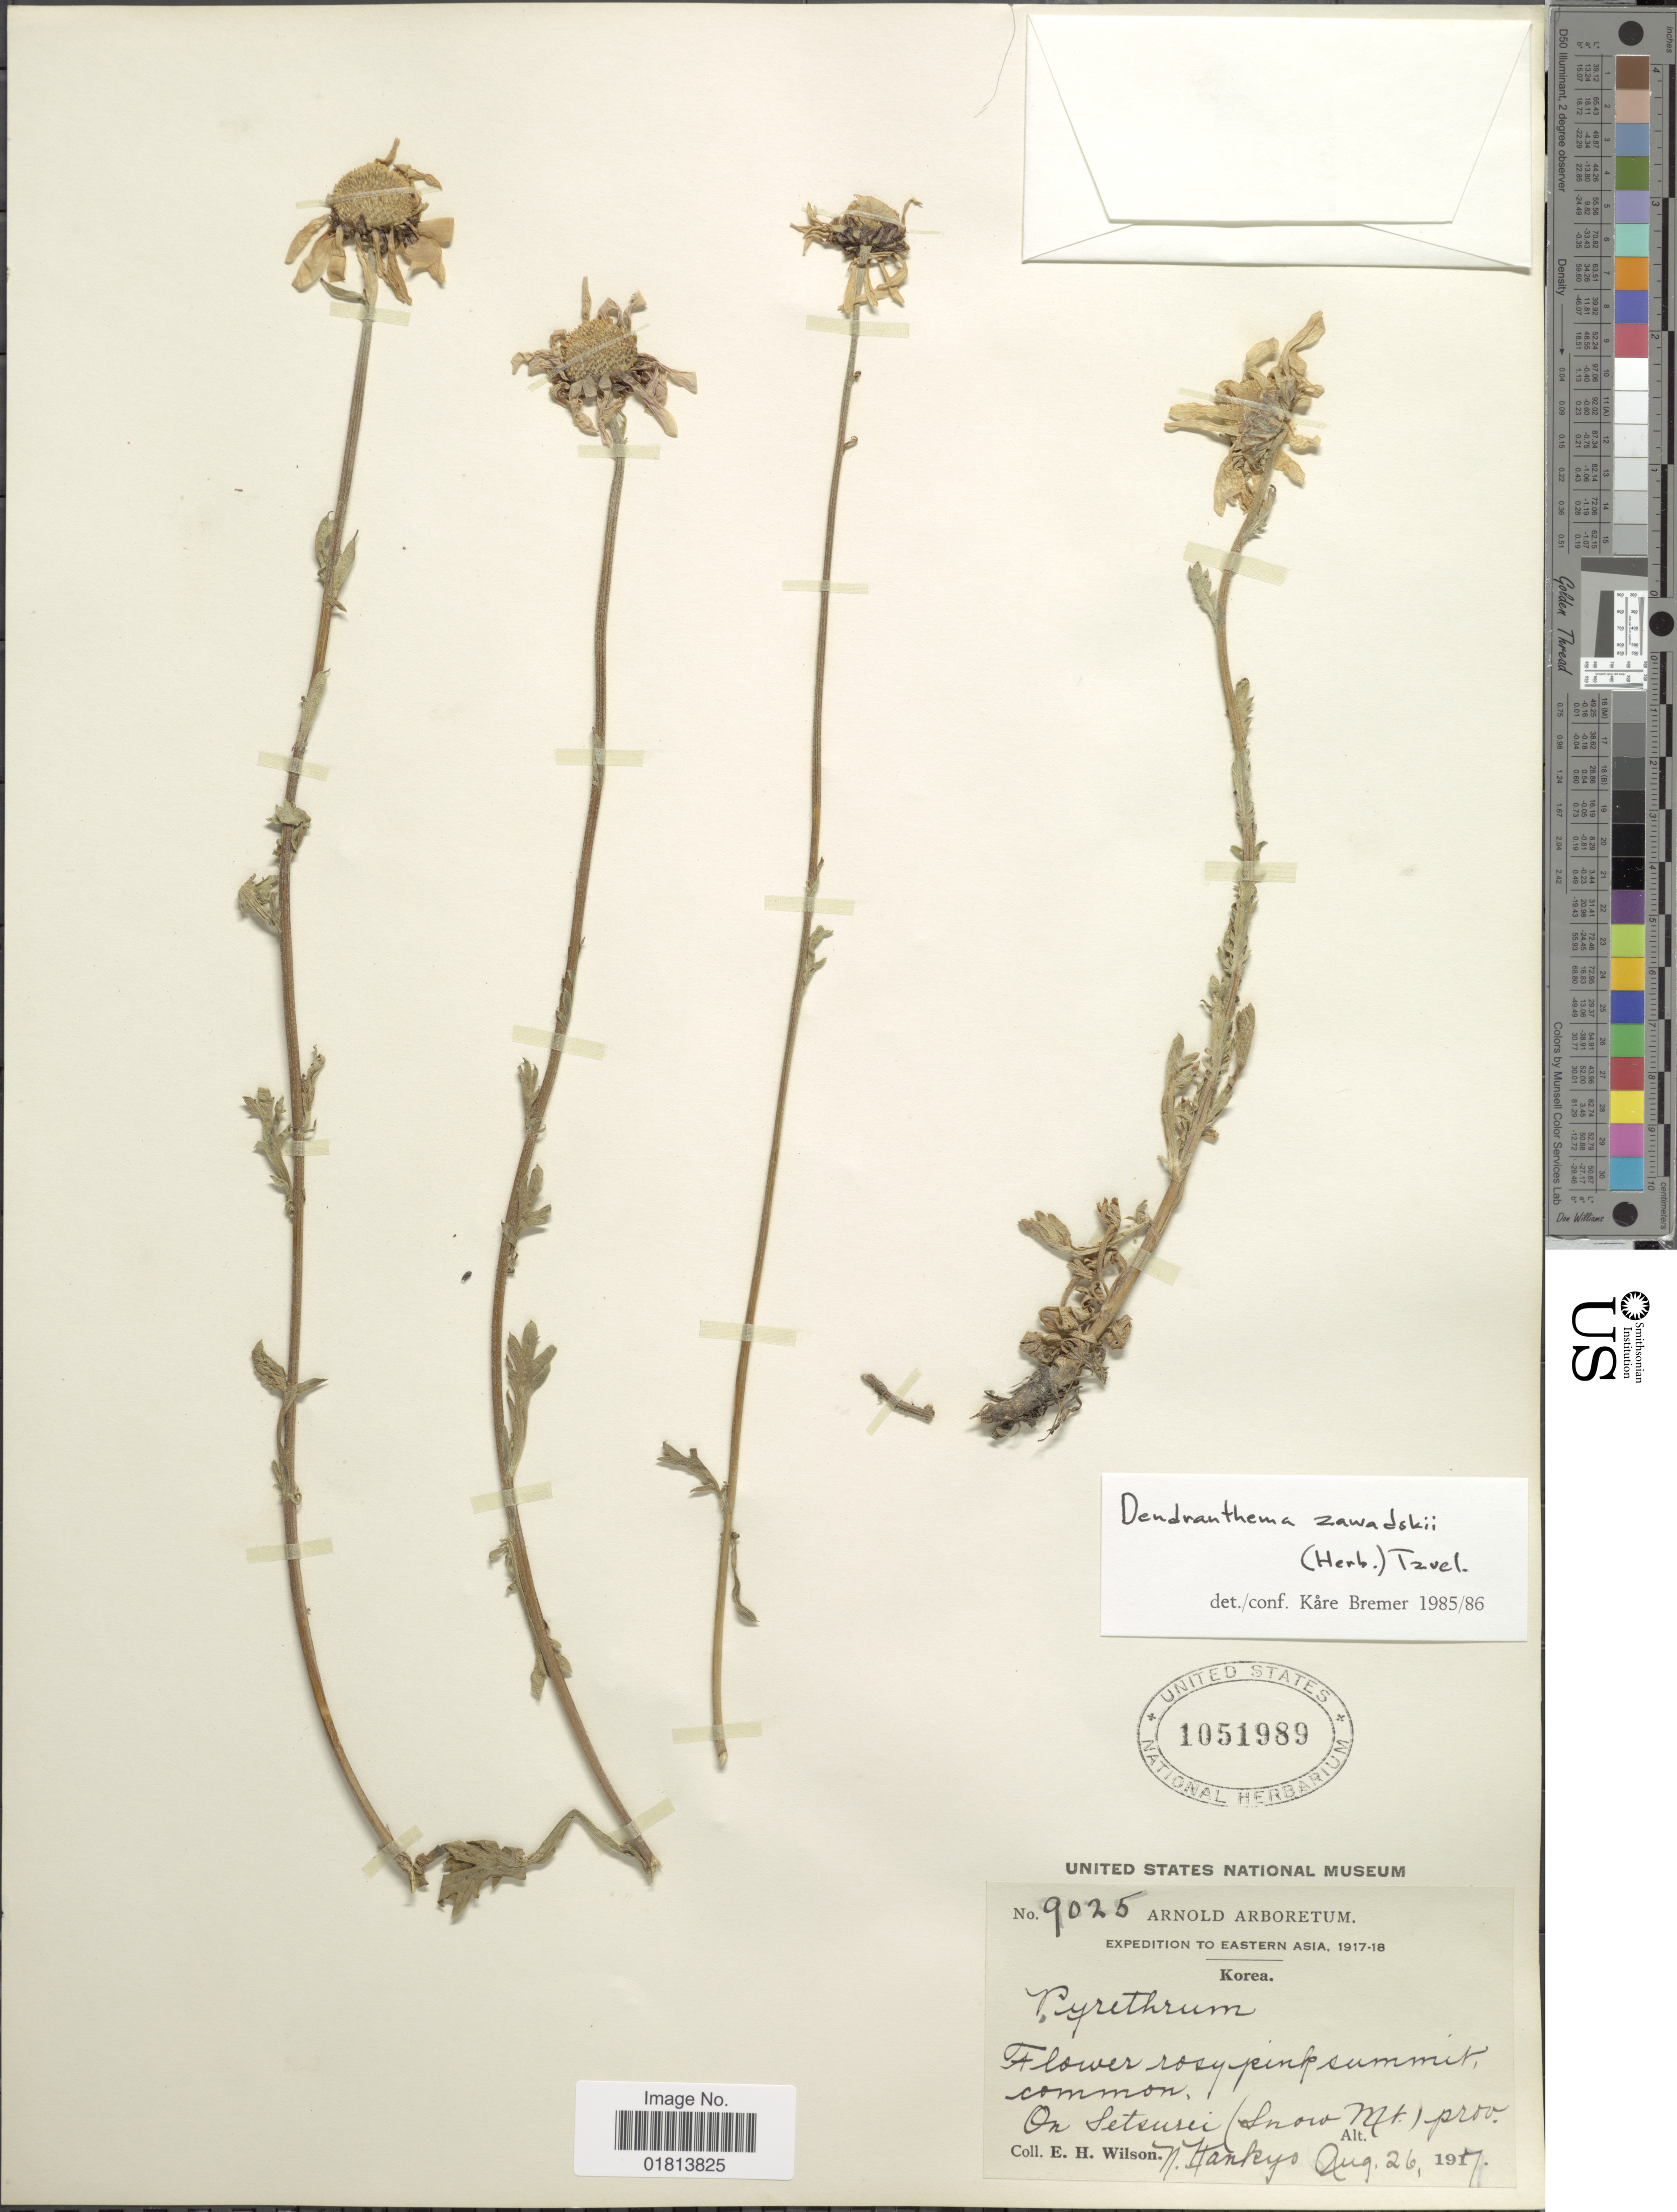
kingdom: Plantae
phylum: Tracheophyta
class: Magnoliopsida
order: Asterales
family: Asteraceae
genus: Dendranthema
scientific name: Dendranthema zawadskii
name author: (Herbich) Tzvelev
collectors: E. Wilson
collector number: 9025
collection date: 1917-08-26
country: North Korea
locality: Eastern Asia, Korea, On Setsusei (Snow Mt.) prov. N. Kankyo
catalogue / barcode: US 1051989